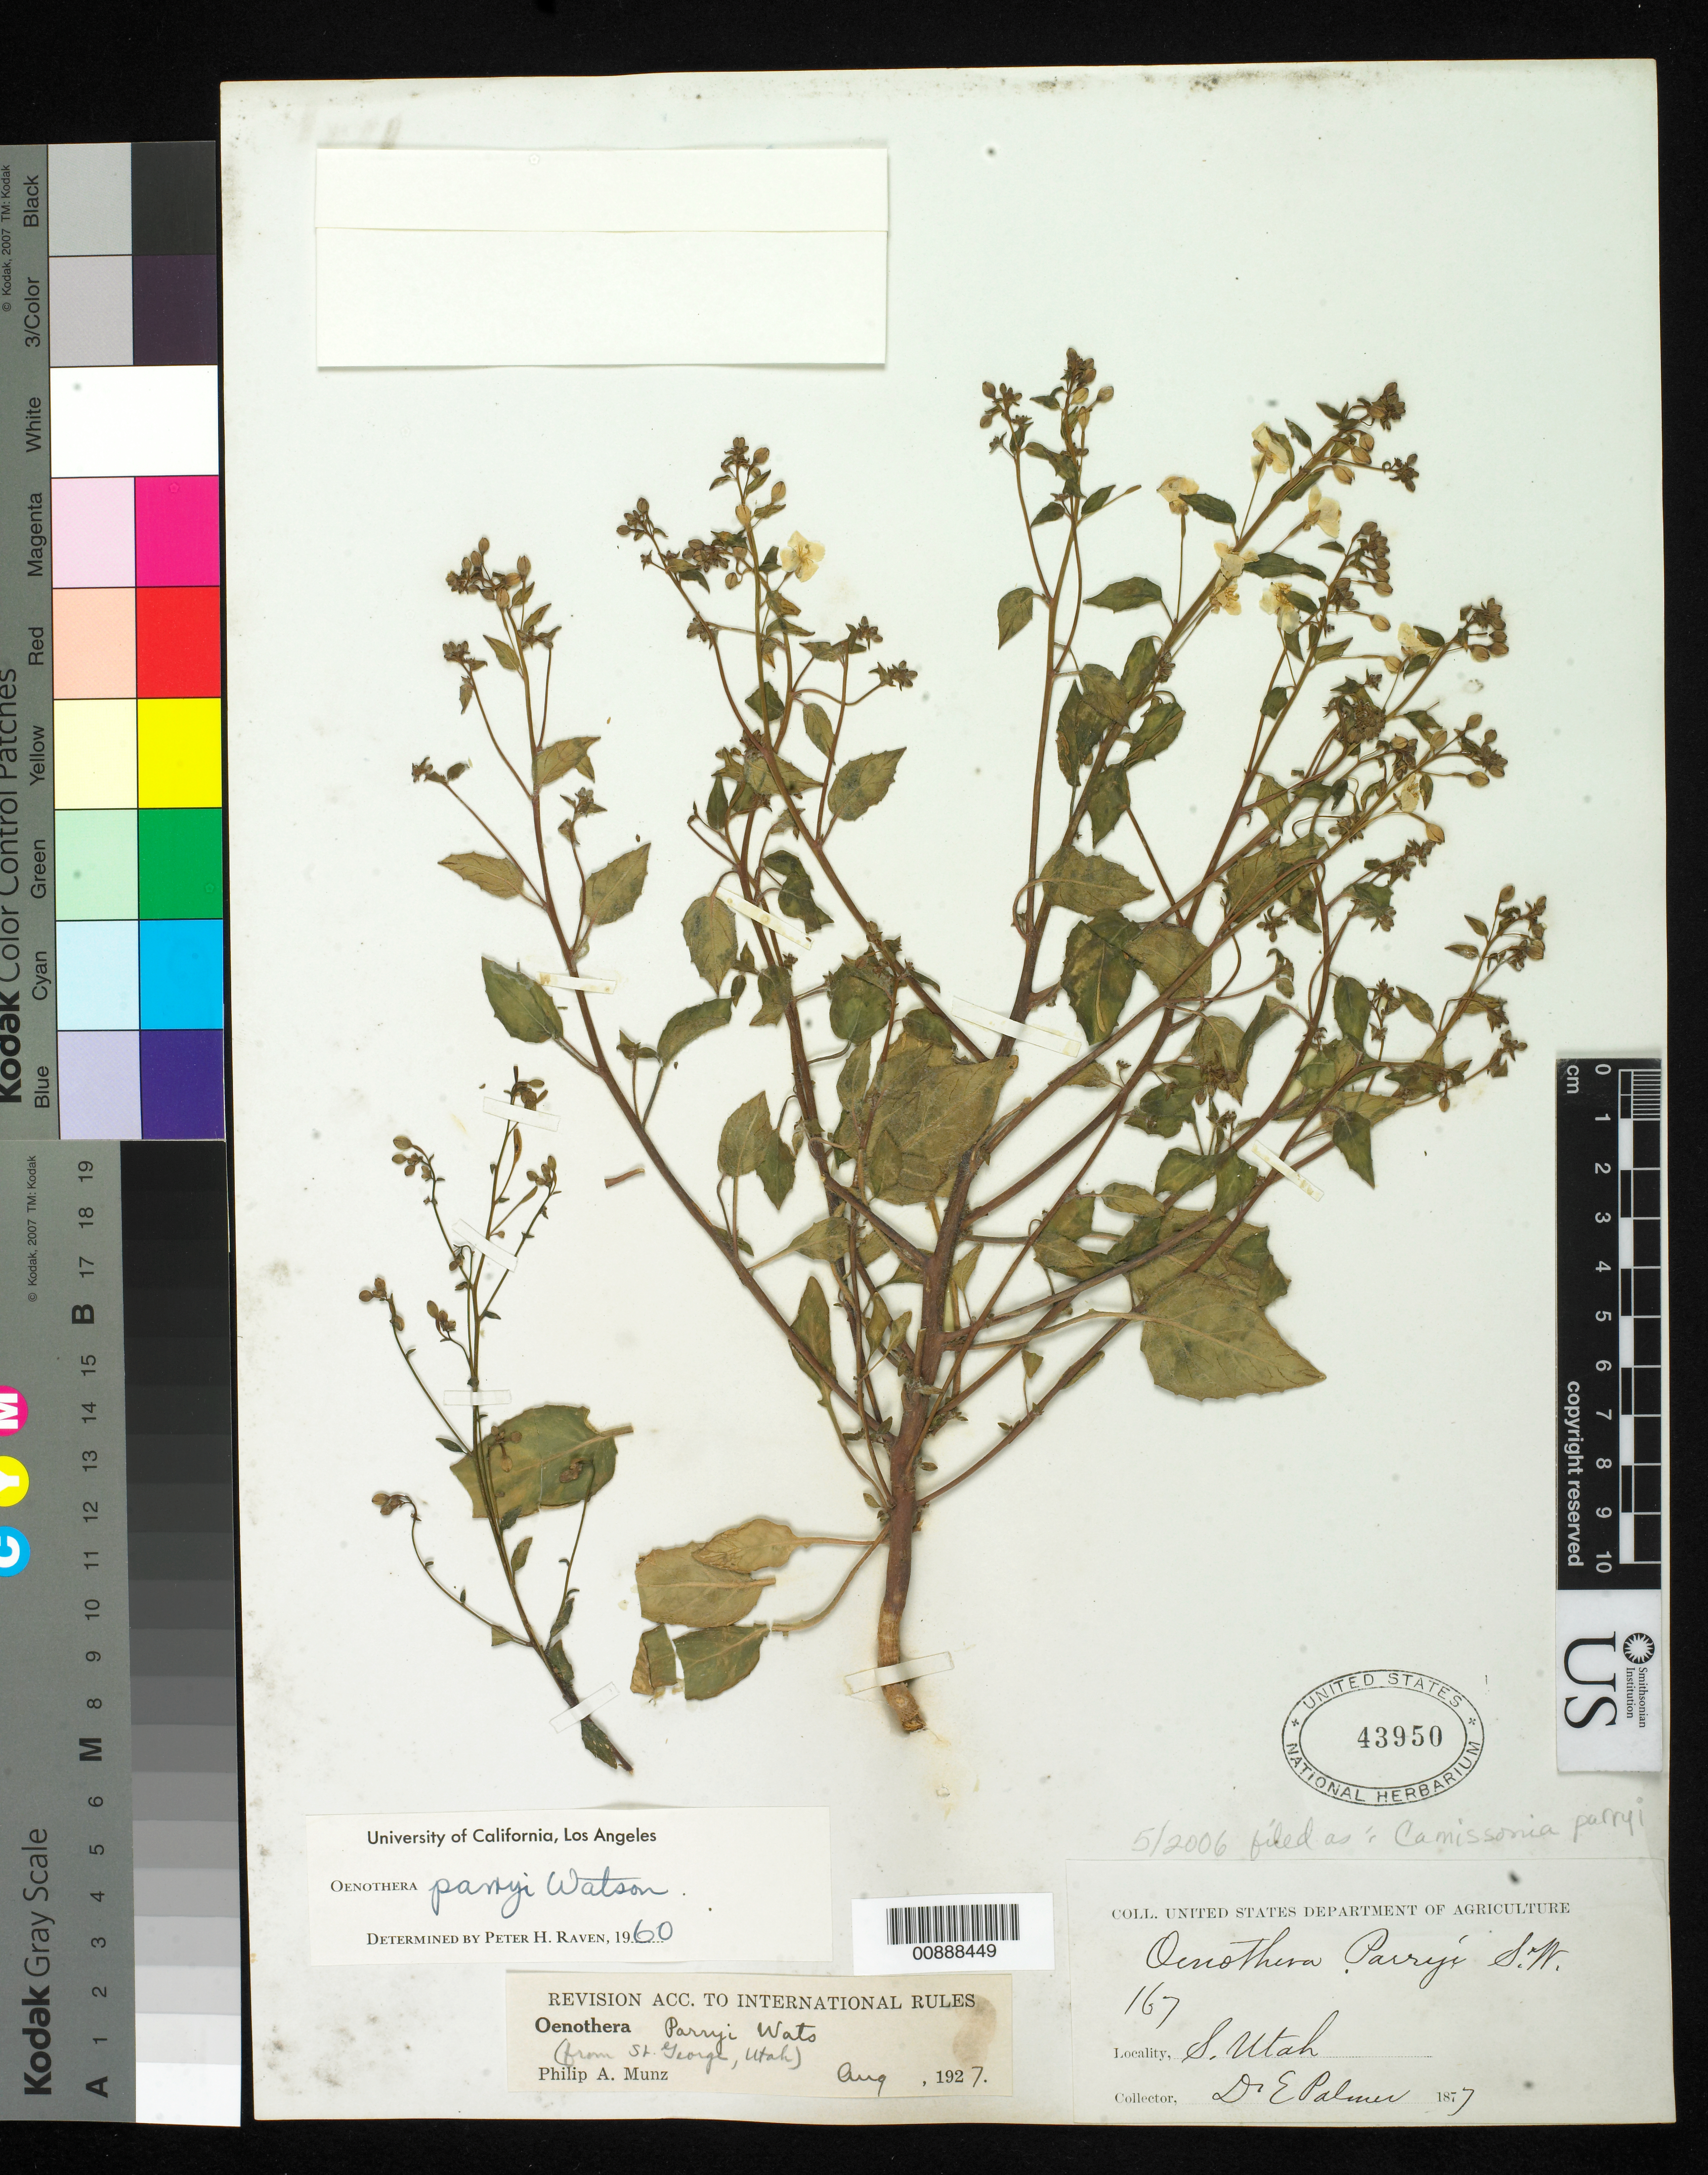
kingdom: Plantae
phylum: Tracheophyta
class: Magnoliopsida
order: Myrtales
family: Onagraceae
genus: Chylismia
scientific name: Chylismia parryi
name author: (S. Watson) Small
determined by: Wagner, W. L., (BOT), Smithsonian Institution - National Museum of Natural History (UNITED STATES)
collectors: E. Palmer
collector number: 167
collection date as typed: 1877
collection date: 1877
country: United States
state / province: Utah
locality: S. Utah.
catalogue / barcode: US 43950